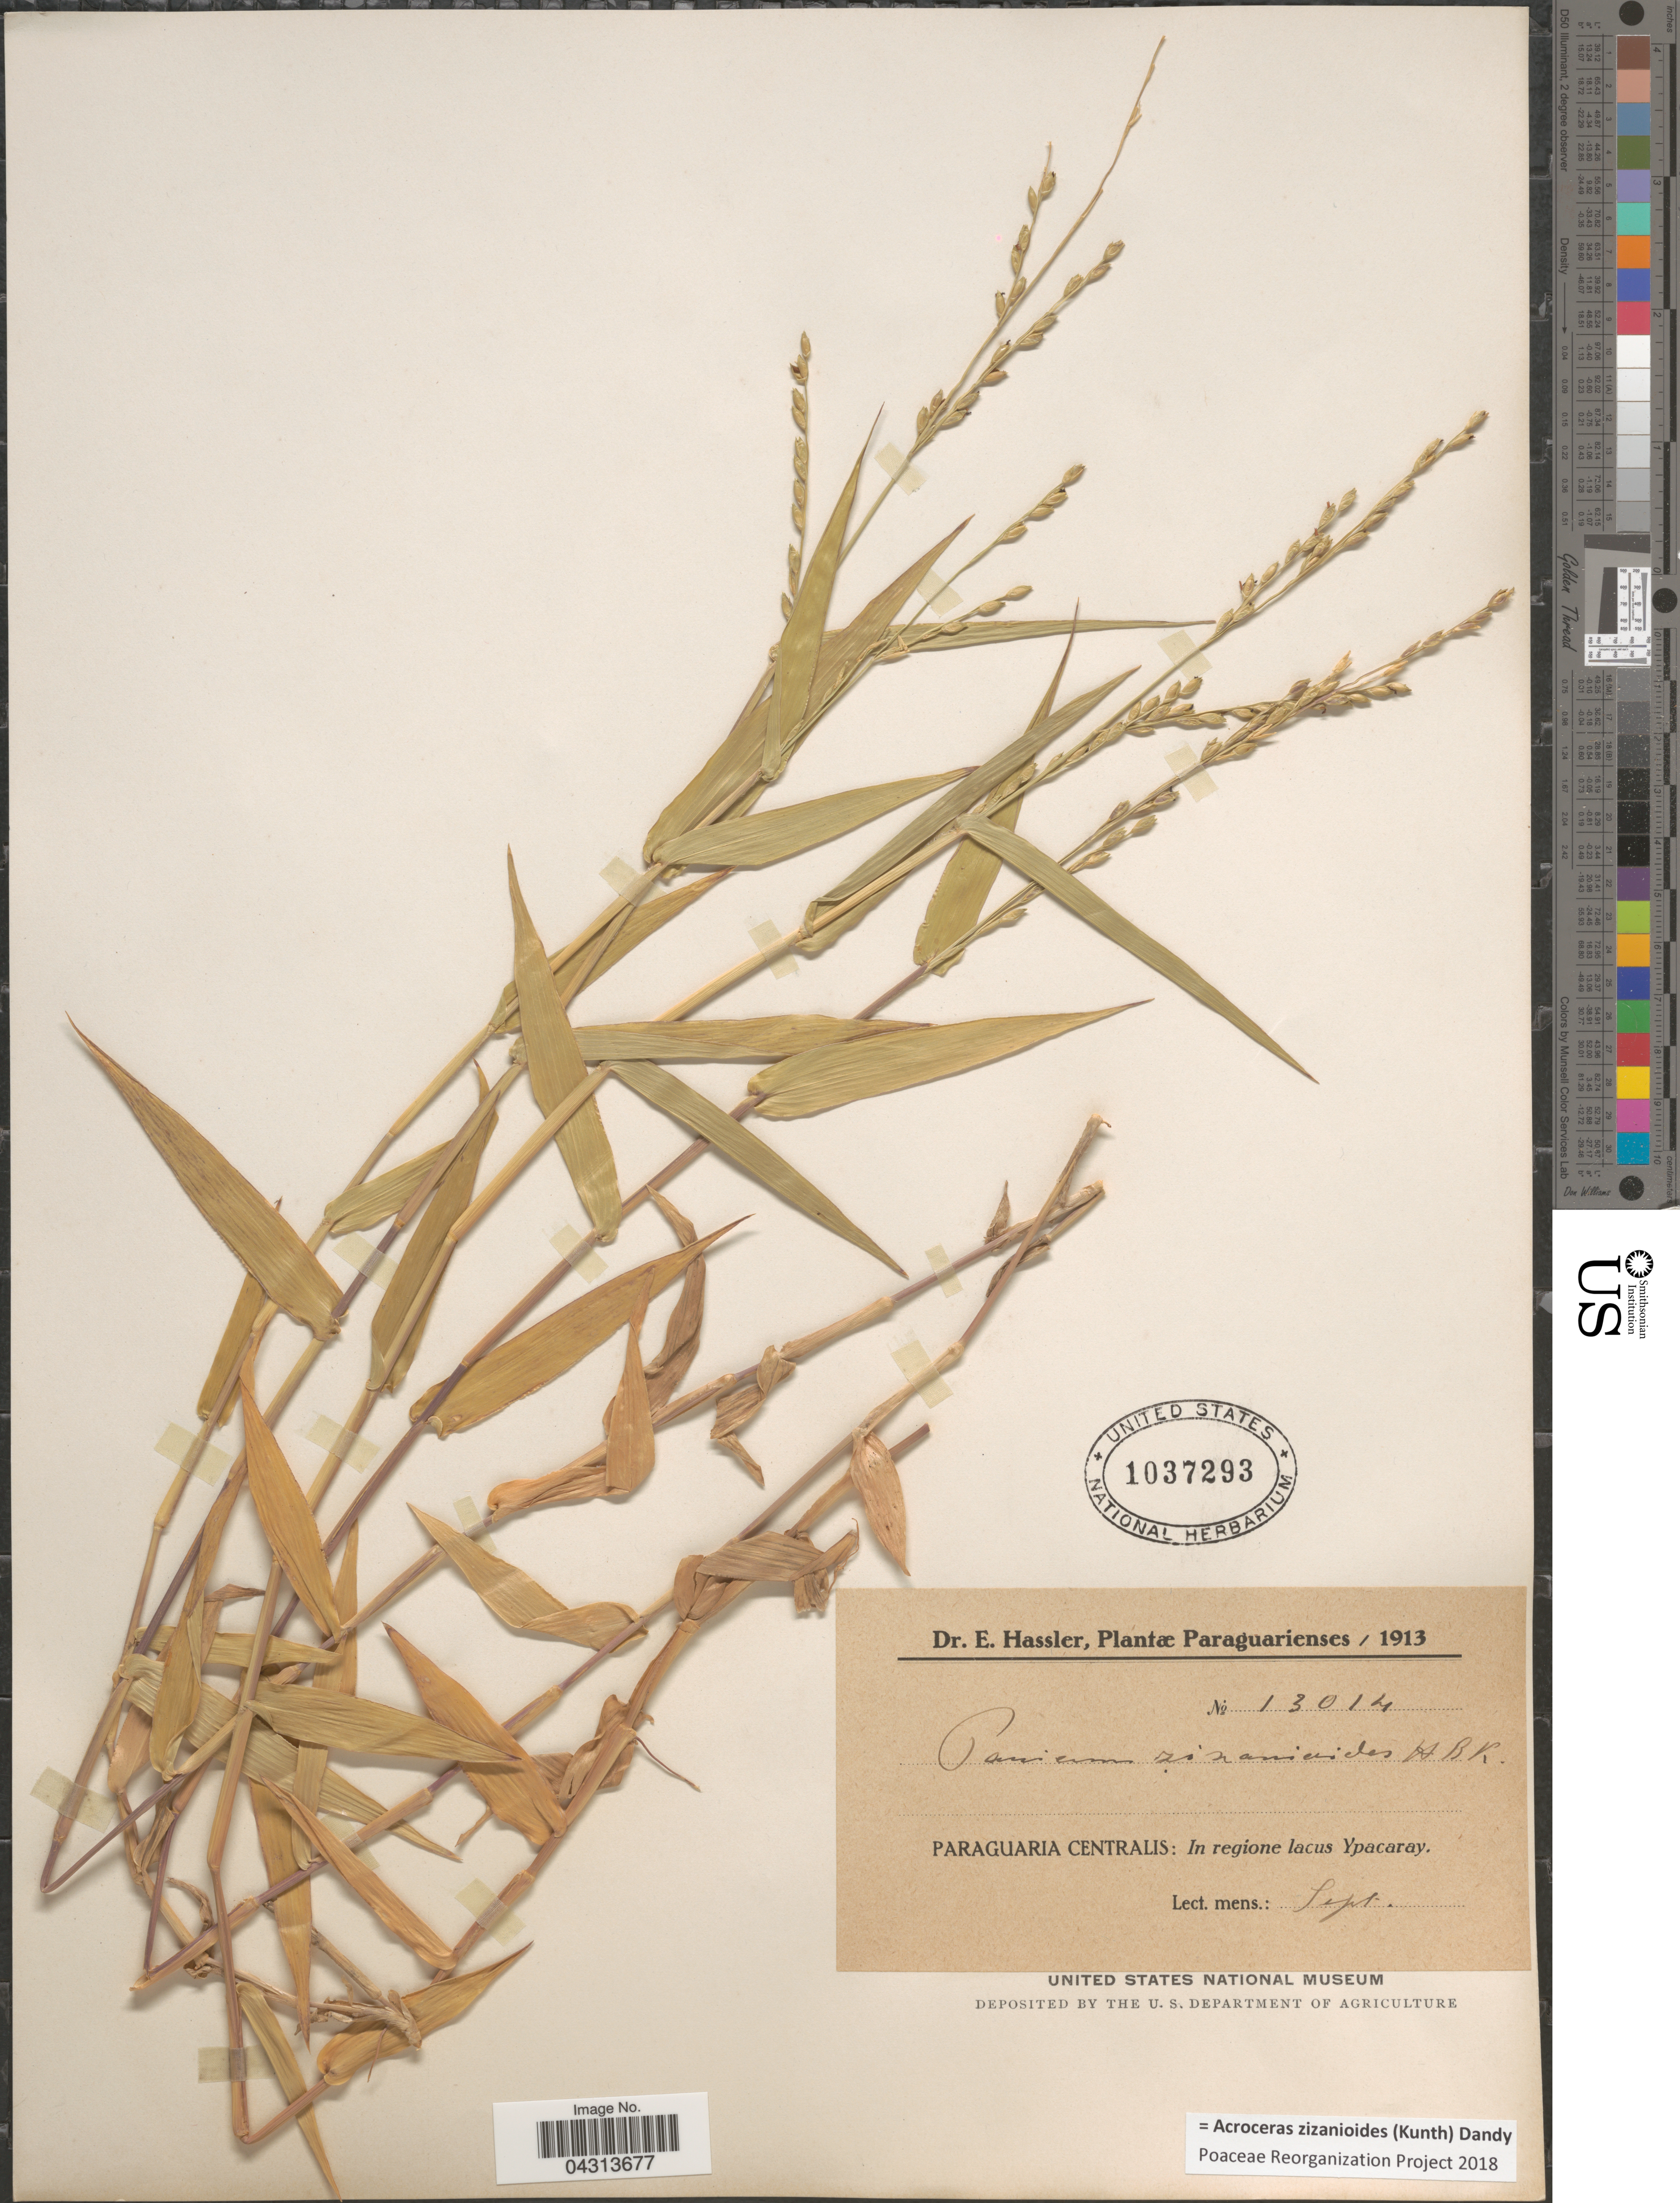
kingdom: Plantae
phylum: Tracheophyta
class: Liliopsida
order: Poales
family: Poaceae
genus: Acroceras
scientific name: Acroceras zizanioides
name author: (Kunth) Dandy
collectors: E. Hassler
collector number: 13014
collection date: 1913-09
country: Paraguay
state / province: Central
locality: Paraguarienses. Paraguaria Centralis: In regione lacus Ypacaray.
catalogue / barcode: US 1037293